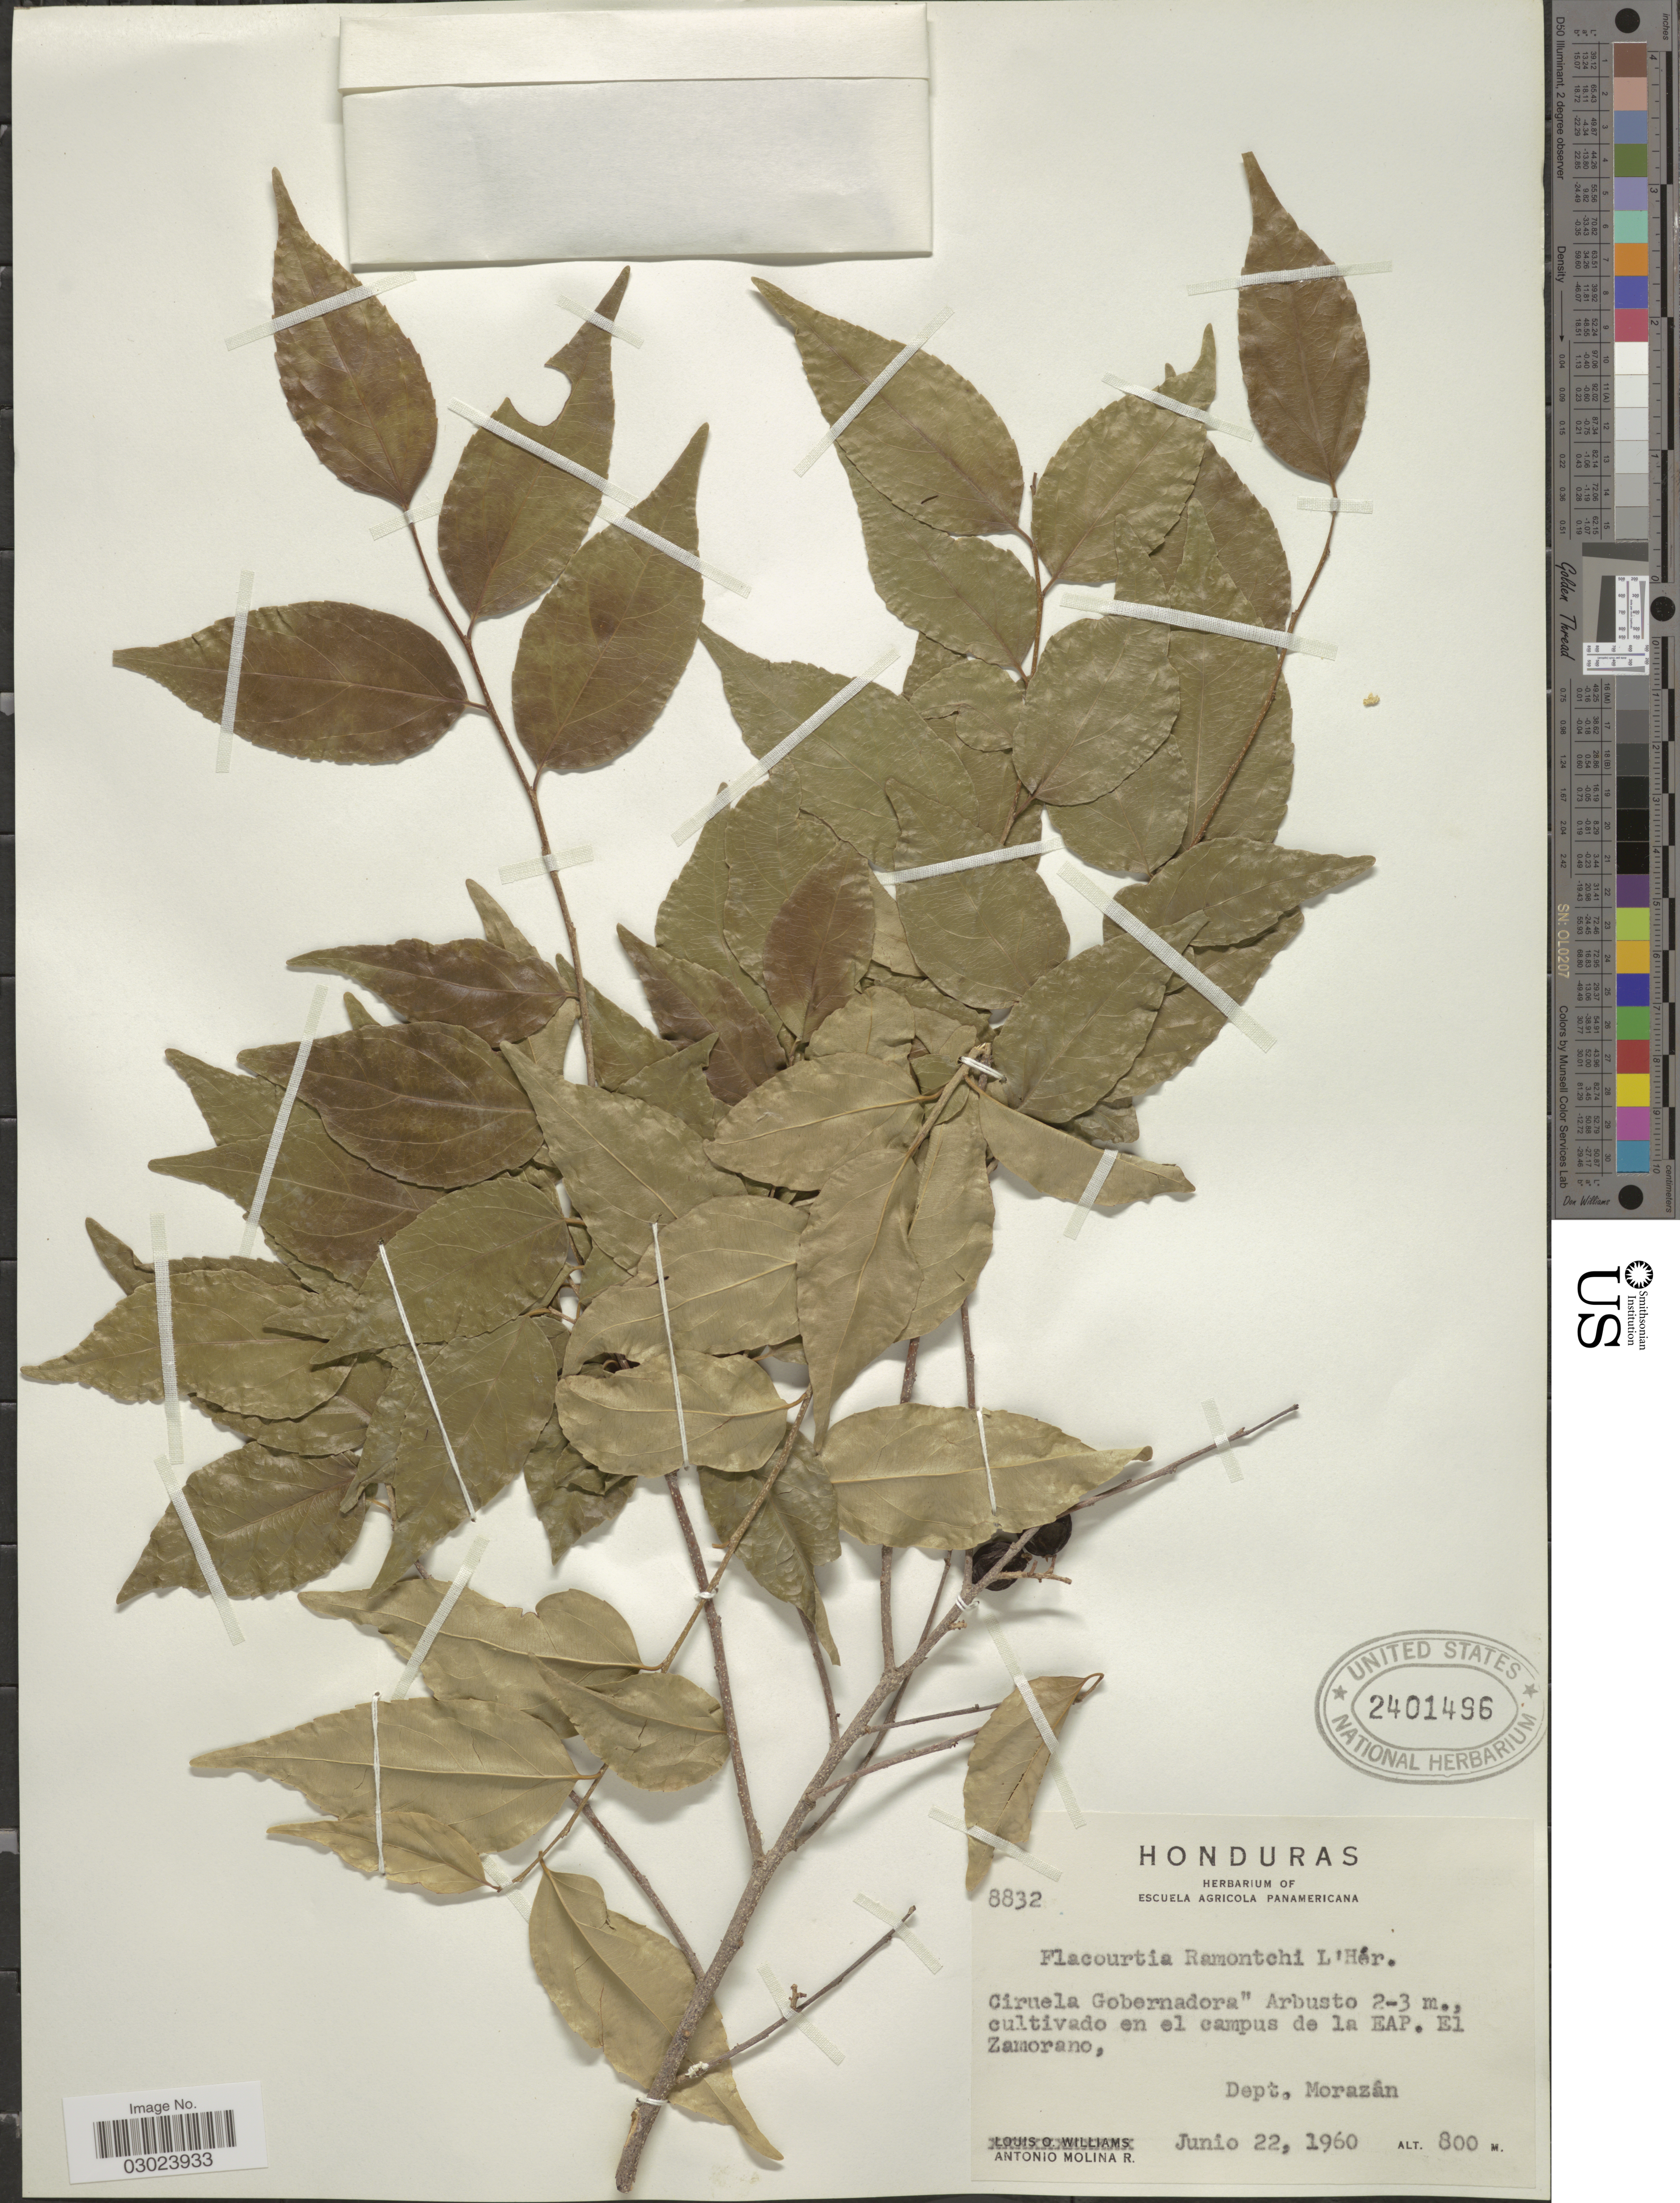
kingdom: Plantae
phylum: Tracheophyta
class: Magnoliopsida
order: Malpighiales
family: Salicaceae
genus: Flacourtia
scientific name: Flacourtia ramontchi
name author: L'Hér.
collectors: A. Molina R.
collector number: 8832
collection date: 1960-06-22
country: Honduras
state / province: Fco. Morazán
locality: Campus de la EAP. El Zamorano, Dept. Morazán.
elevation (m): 800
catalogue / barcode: US 2401496